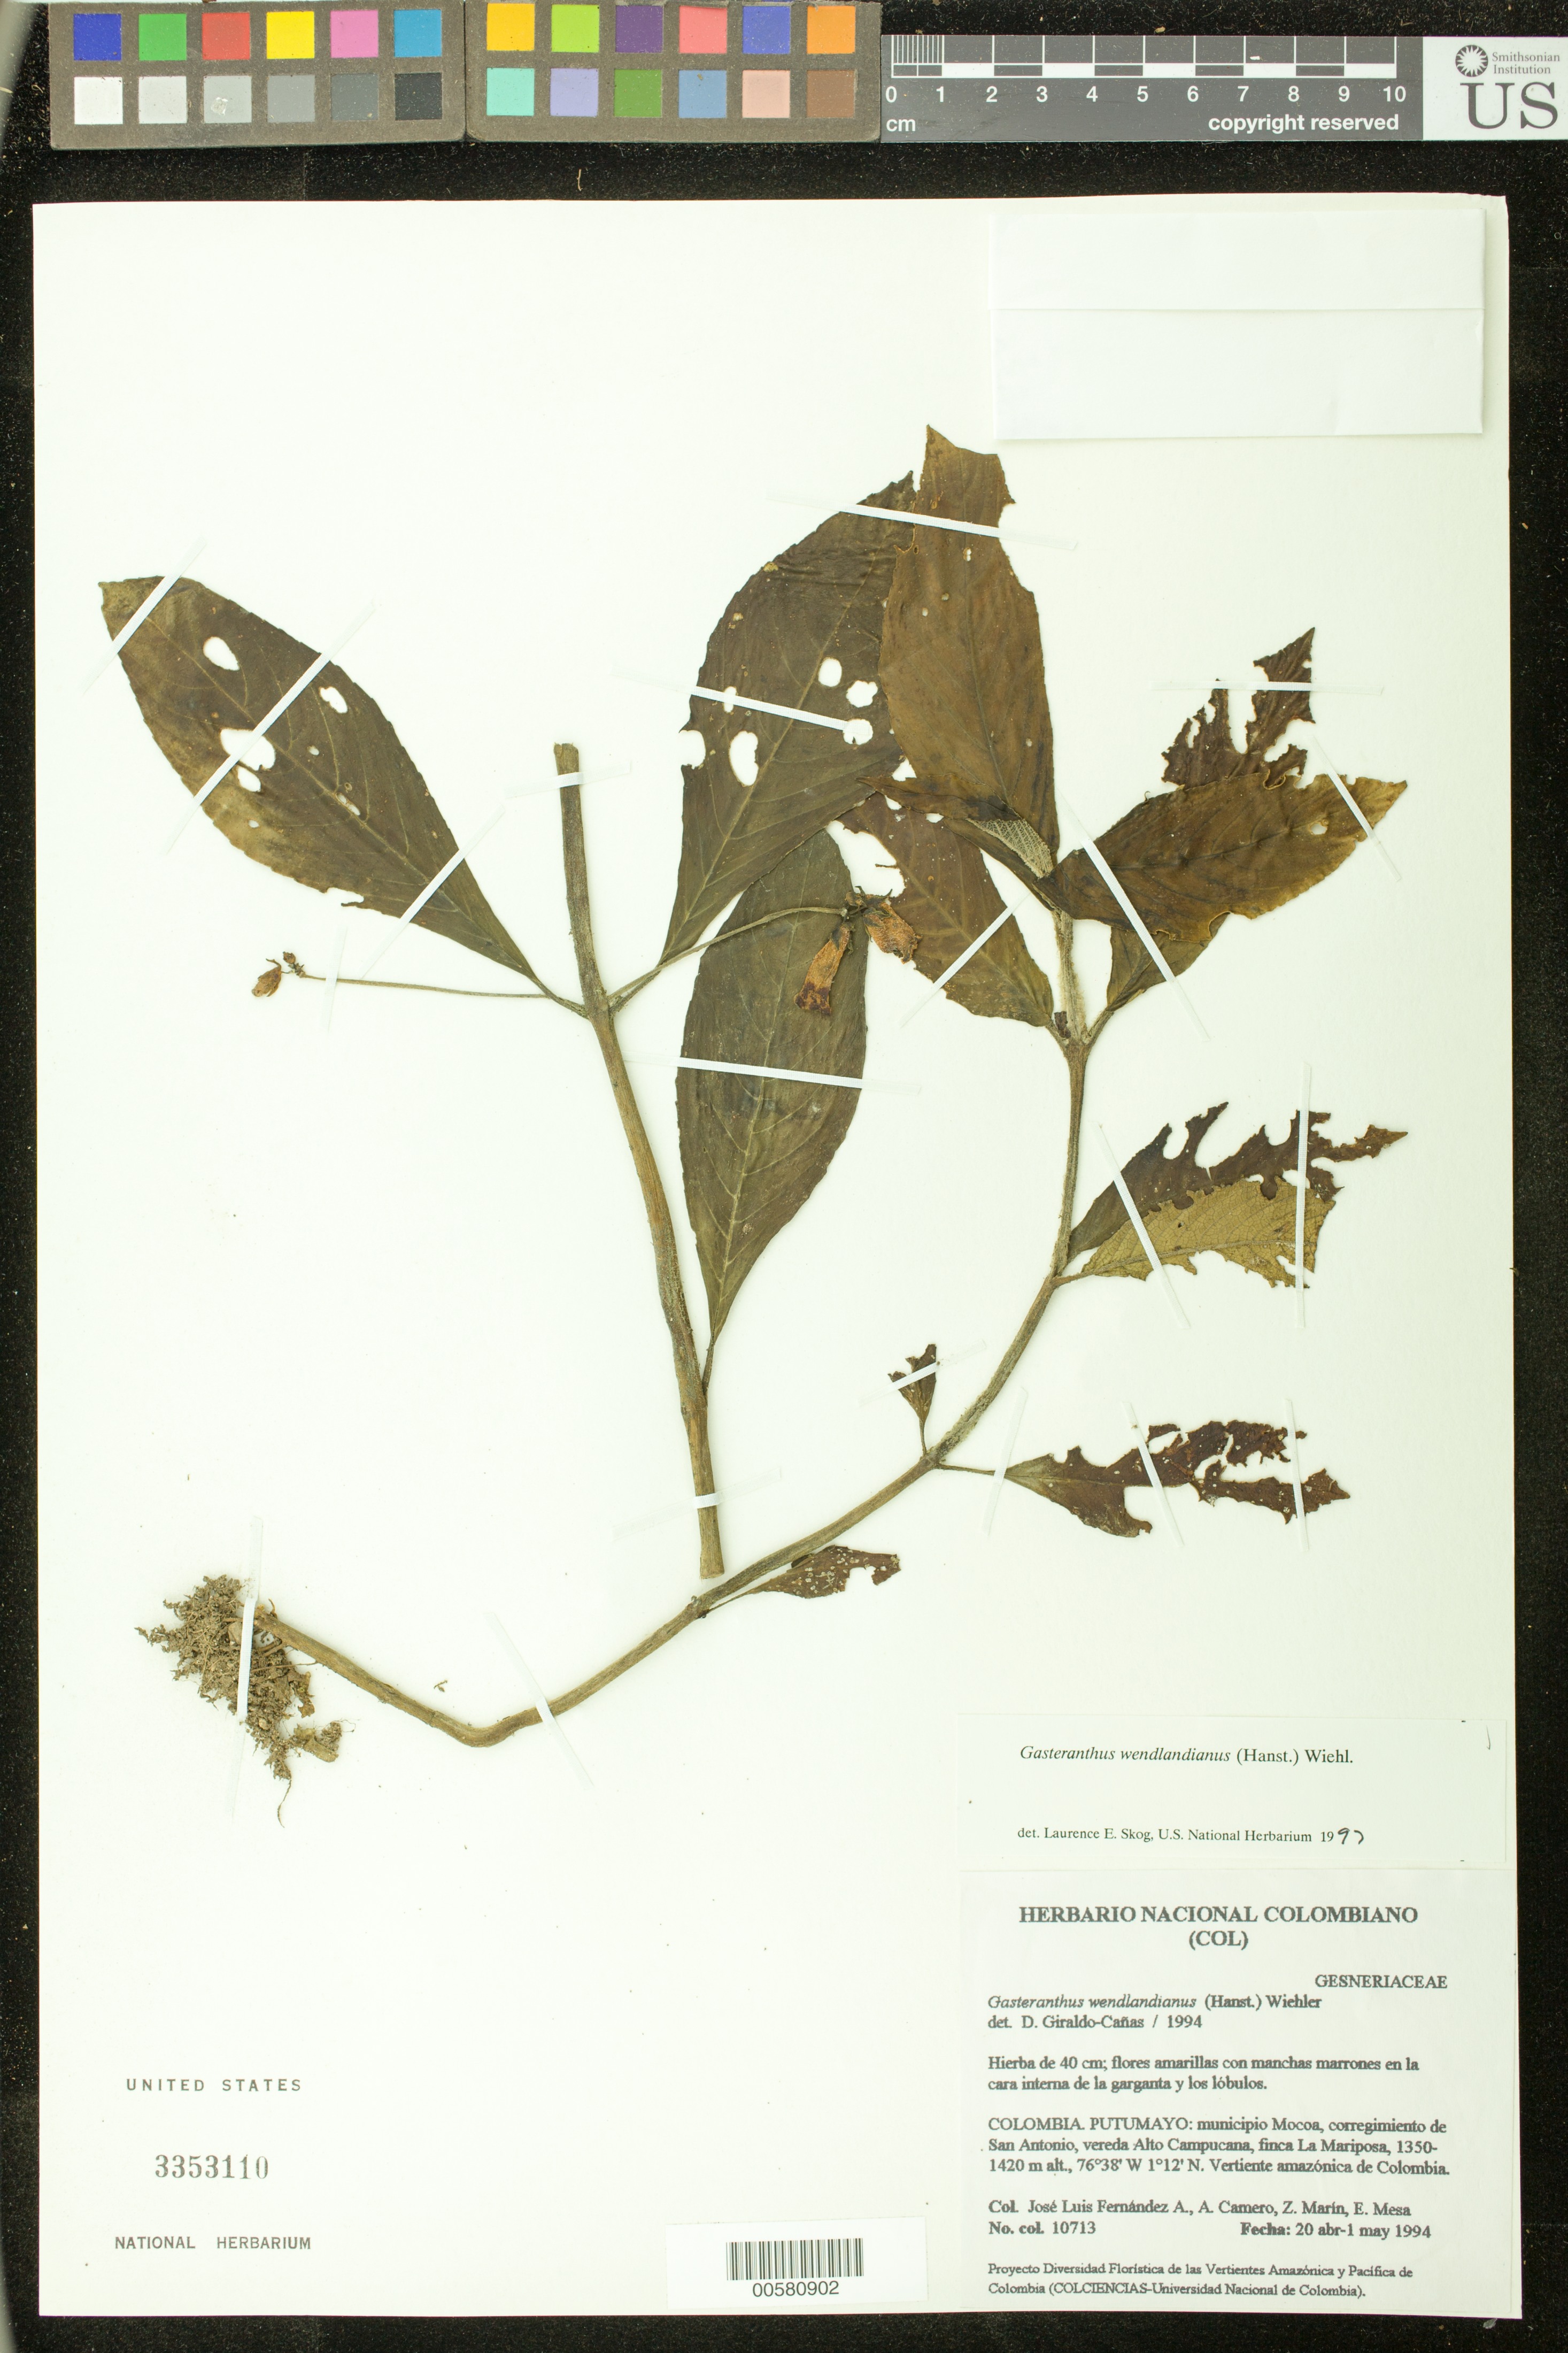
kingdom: Plantae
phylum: Tracheophyta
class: Magnoliopsida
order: Lamiales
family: Gesneriaceae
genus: Gasteranthus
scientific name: Gasteranthus wendlandianus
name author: (Hanst.) Wiehler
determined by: Skog, Laurence E.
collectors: J. L. Fernández-Alonso, A. A. Camero, Z. Marin & E. Mesa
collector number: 10713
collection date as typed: Apr-May 1994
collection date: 1994-04/1994-05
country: Colombia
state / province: Putumayo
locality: Mpio. Mocoa, corregimiento de San Antonio, vereda Alto Campucana, finca La Mariposa, vertiente amazónica de Colombia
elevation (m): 1350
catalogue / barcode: US 3353110